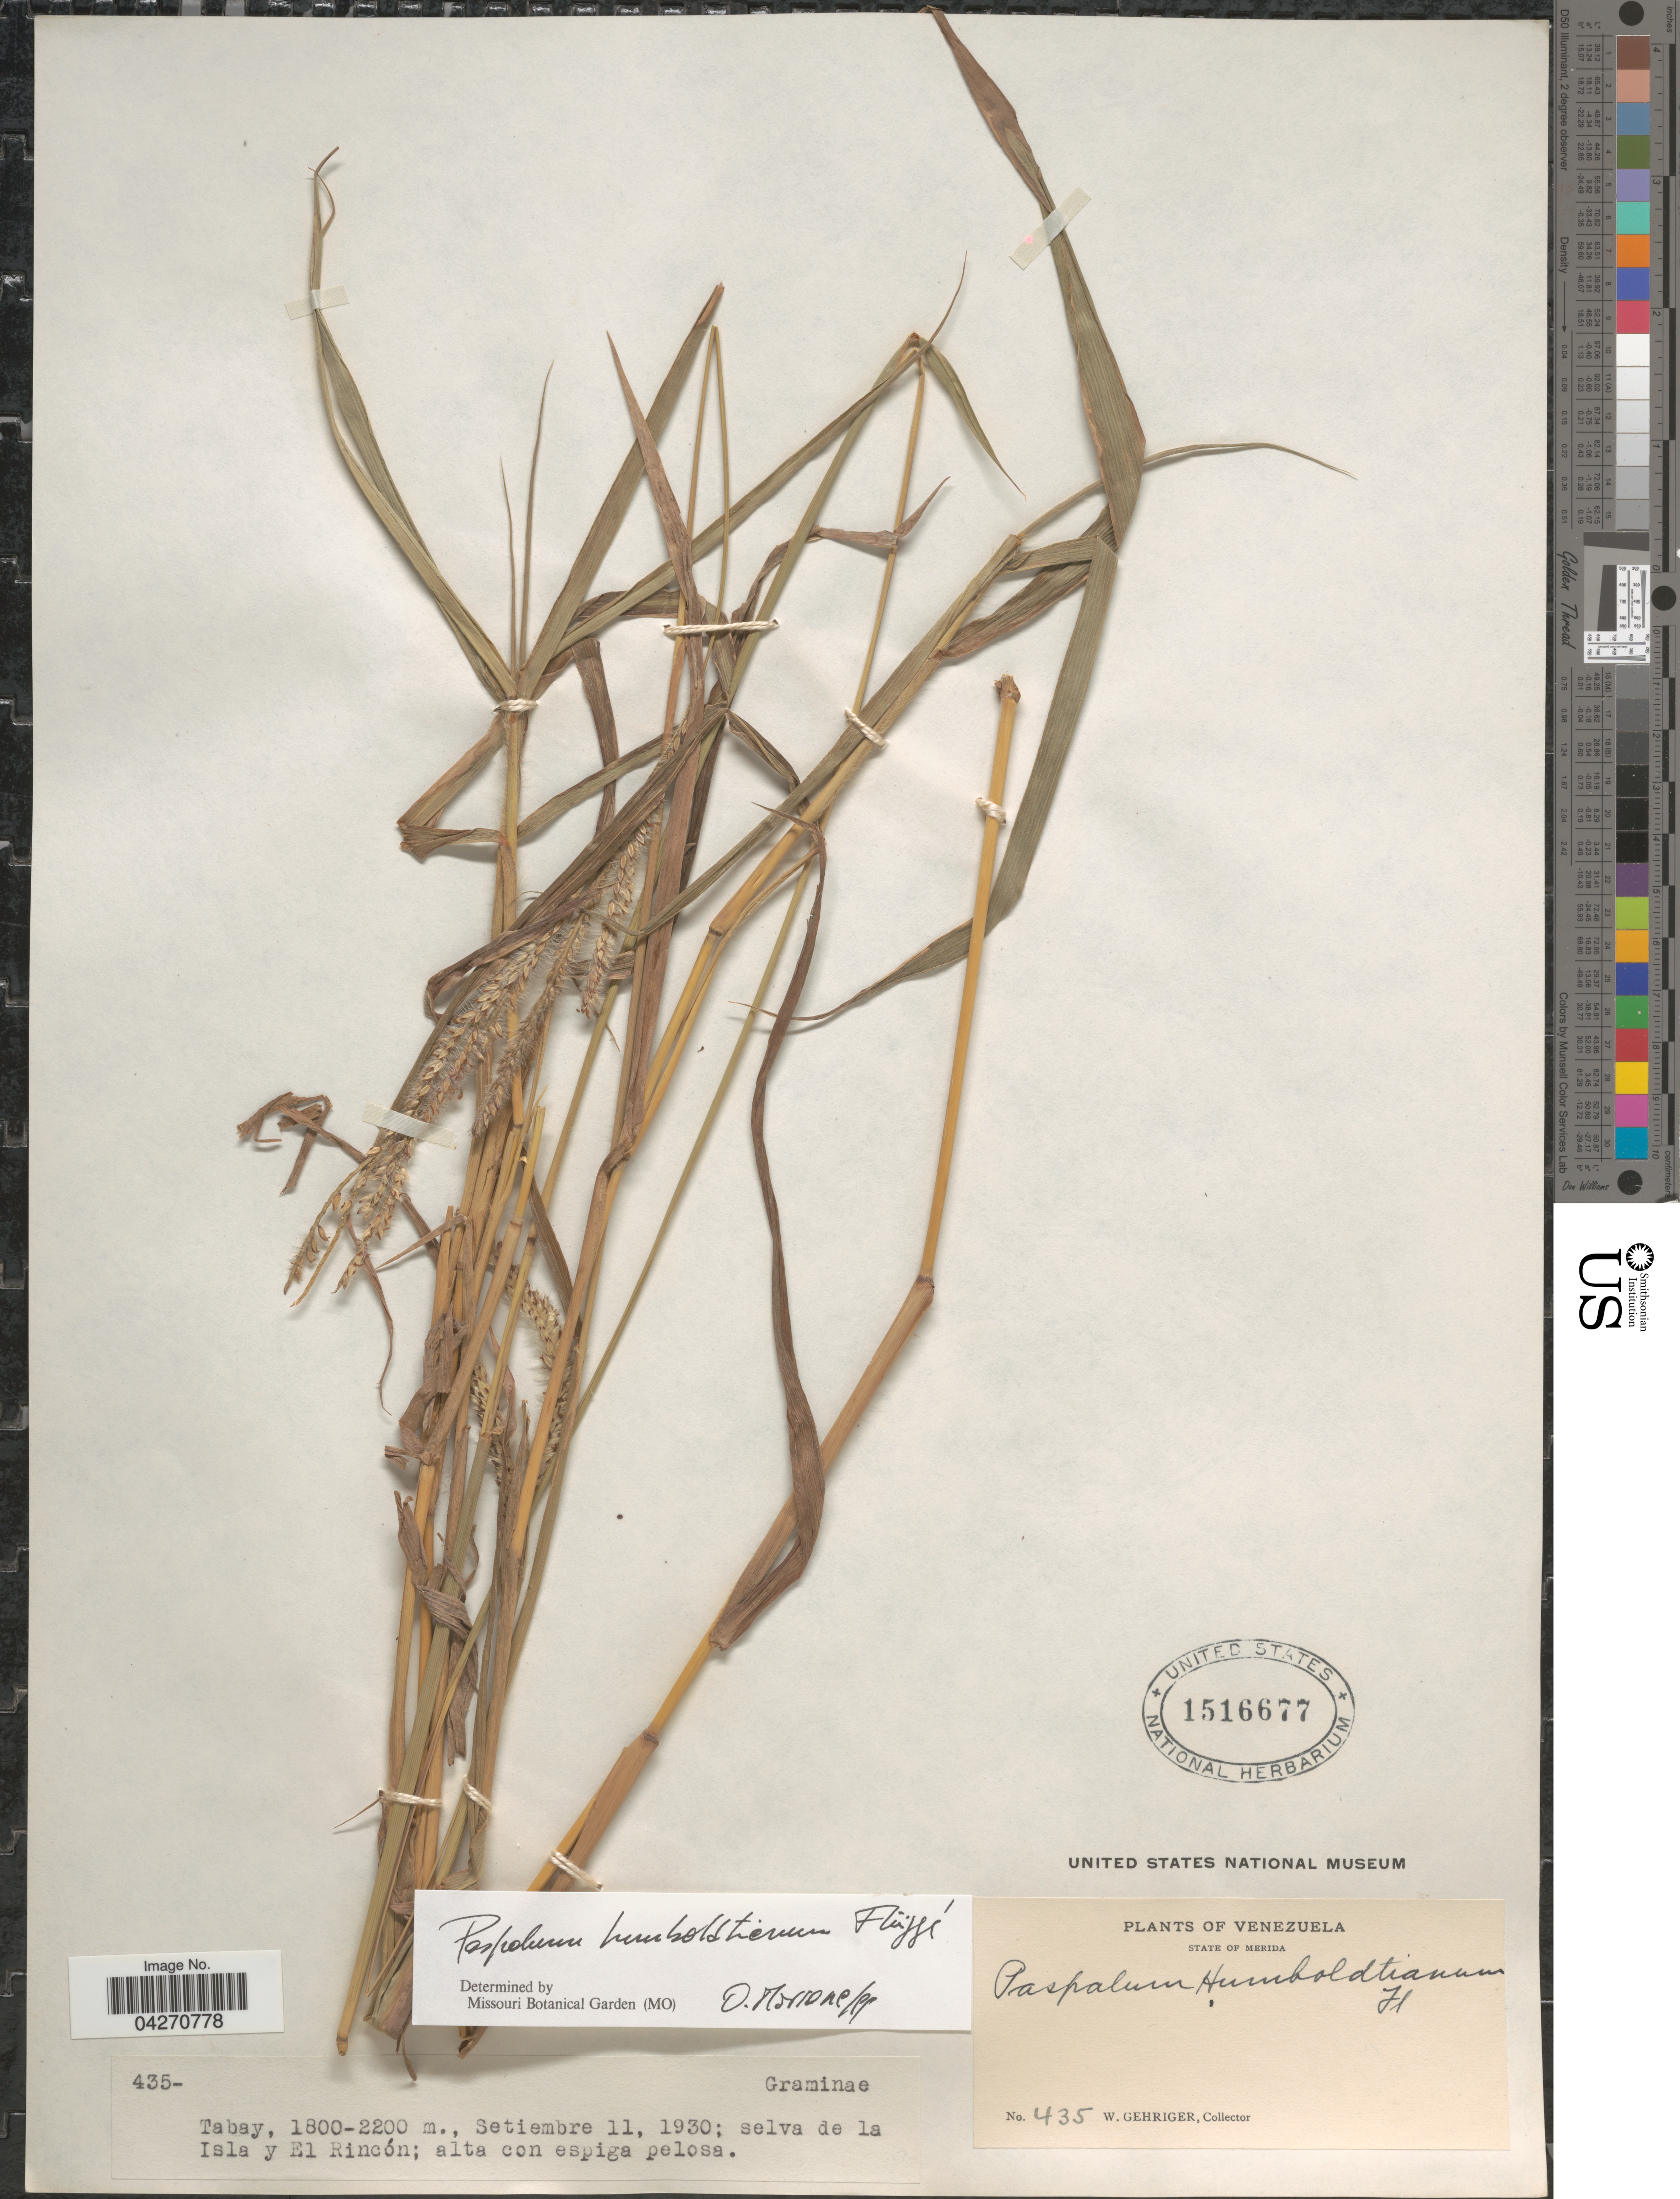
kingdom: Plantae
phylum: Tracheophyta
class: Liliopsida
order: Poales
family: Poaceae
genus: Paspalum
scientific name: Paspalum humboldtianum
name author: Flüggé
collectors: W. Gehriger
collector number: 435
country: Venezuela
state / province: Merida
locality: Tabay; selva de la Isla y El Rincón.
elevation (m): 1800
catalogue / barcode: US 1516677